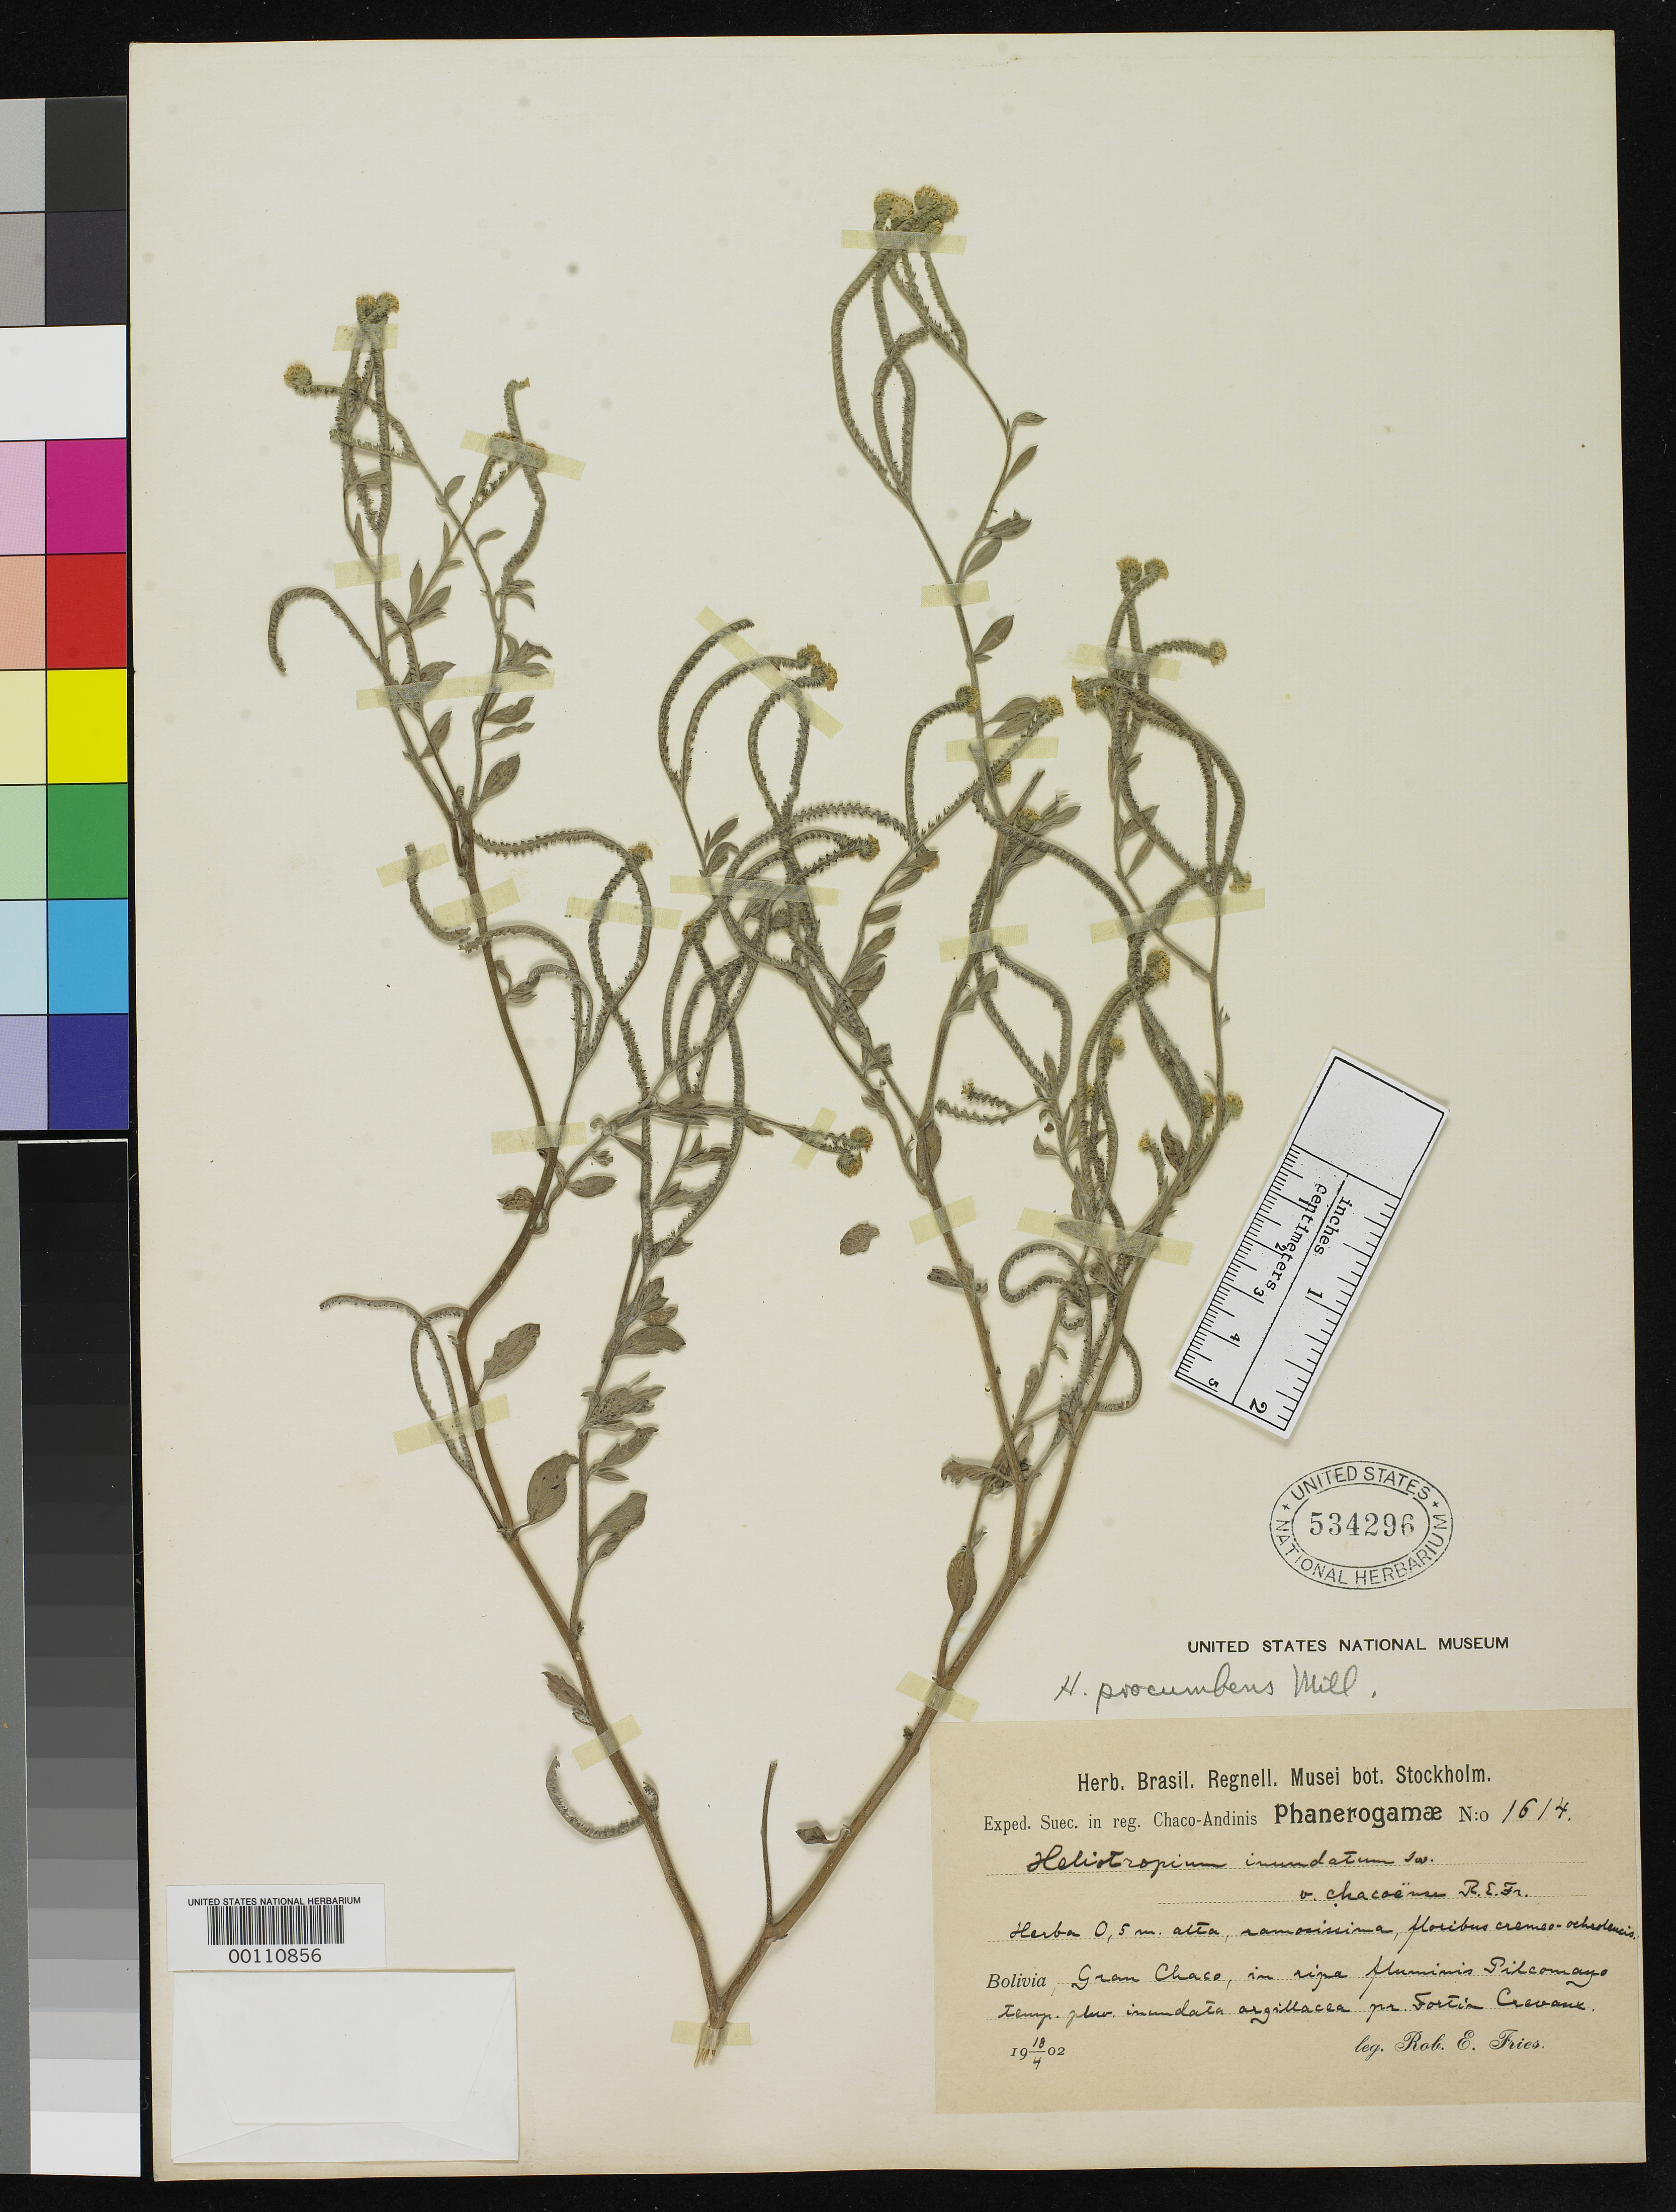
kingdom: Plantae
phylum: Tracheophyta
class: Magnoliopsida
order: Boraginales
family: Heliotropiaceae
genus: Heliotropium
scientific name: Heliotropium inundatum var. chacoense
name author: R.E. Fr.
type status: Isotype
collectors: R. E. Fries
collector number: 1614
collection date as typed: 18 Apr 1902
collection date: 1902-04-18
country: Bolivia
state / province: Tarija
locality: Gran Chaco, in ripa fluminis Pilcomayo.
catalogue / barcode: US 534296